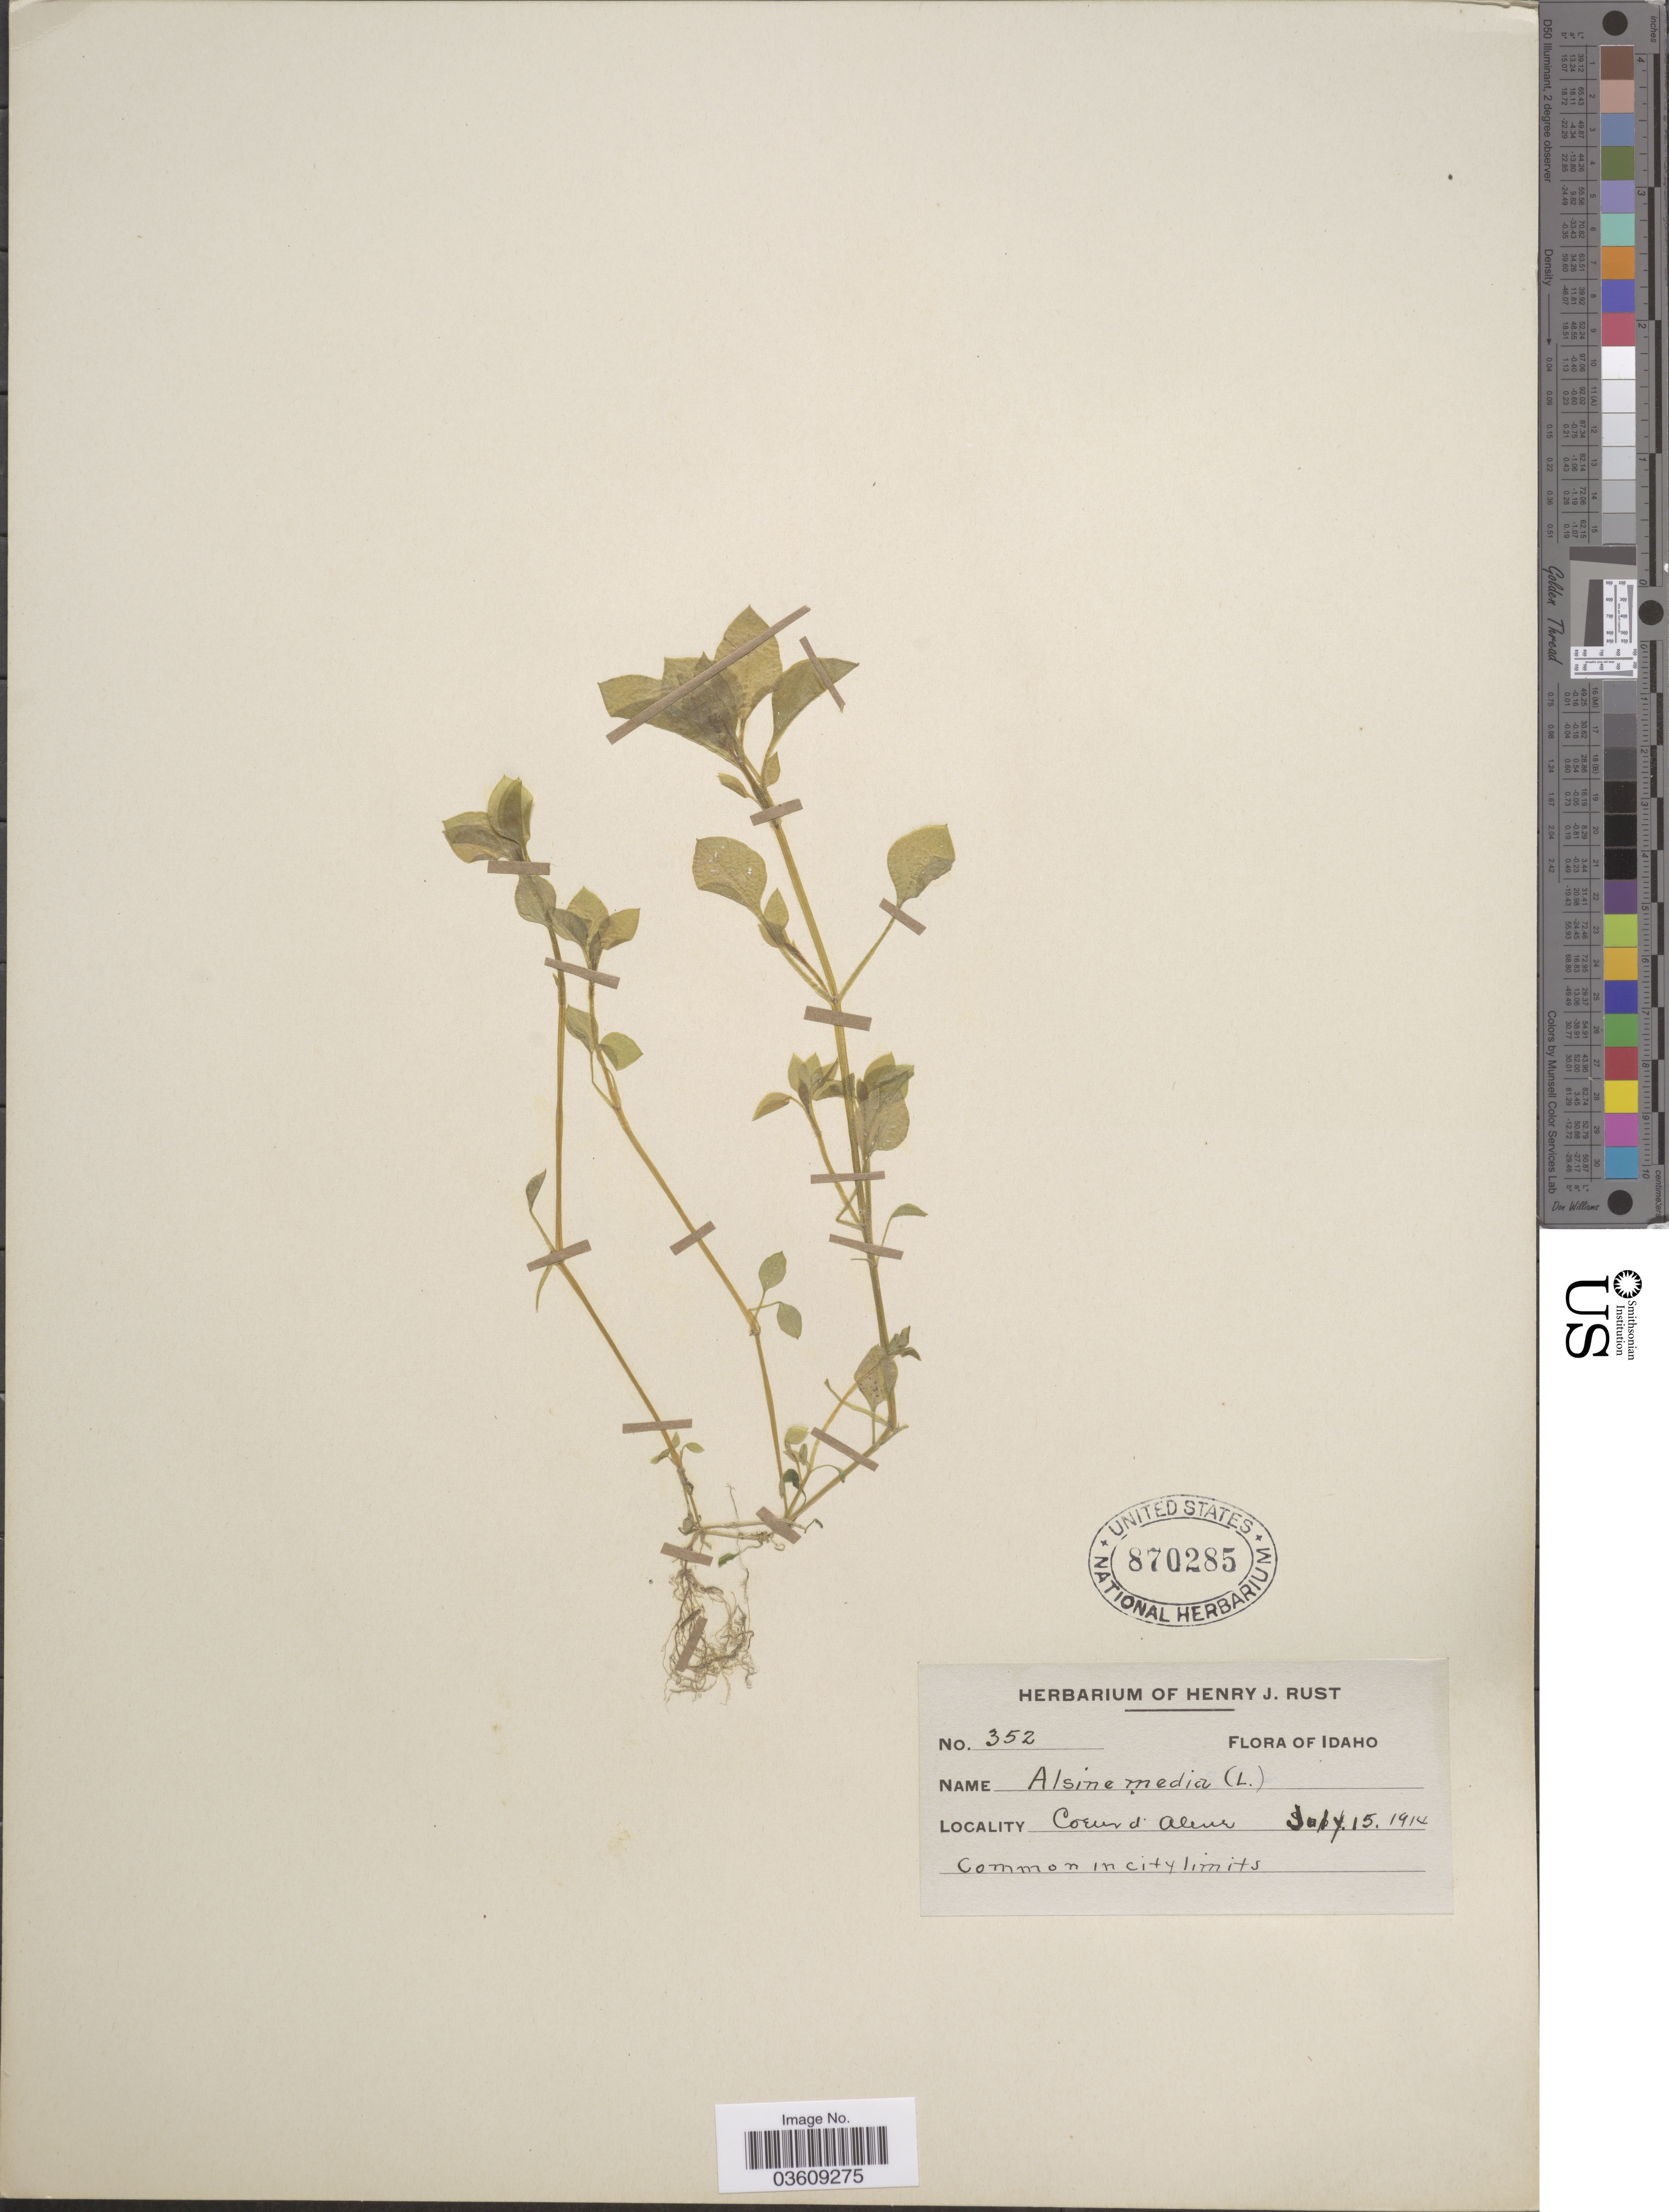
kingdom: Plantae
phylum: Tracheophyta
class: Magnoliopsida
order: Caryophyllales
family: Caryophyllaceae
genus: Stellaria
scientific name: Stellaria media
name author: (L.) Vill.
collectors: ex herb. Henry J. Rust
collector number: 352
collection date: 1914-07-15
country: United States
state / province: Idaho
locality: Coeur d'Alene.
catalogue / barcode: US 870285